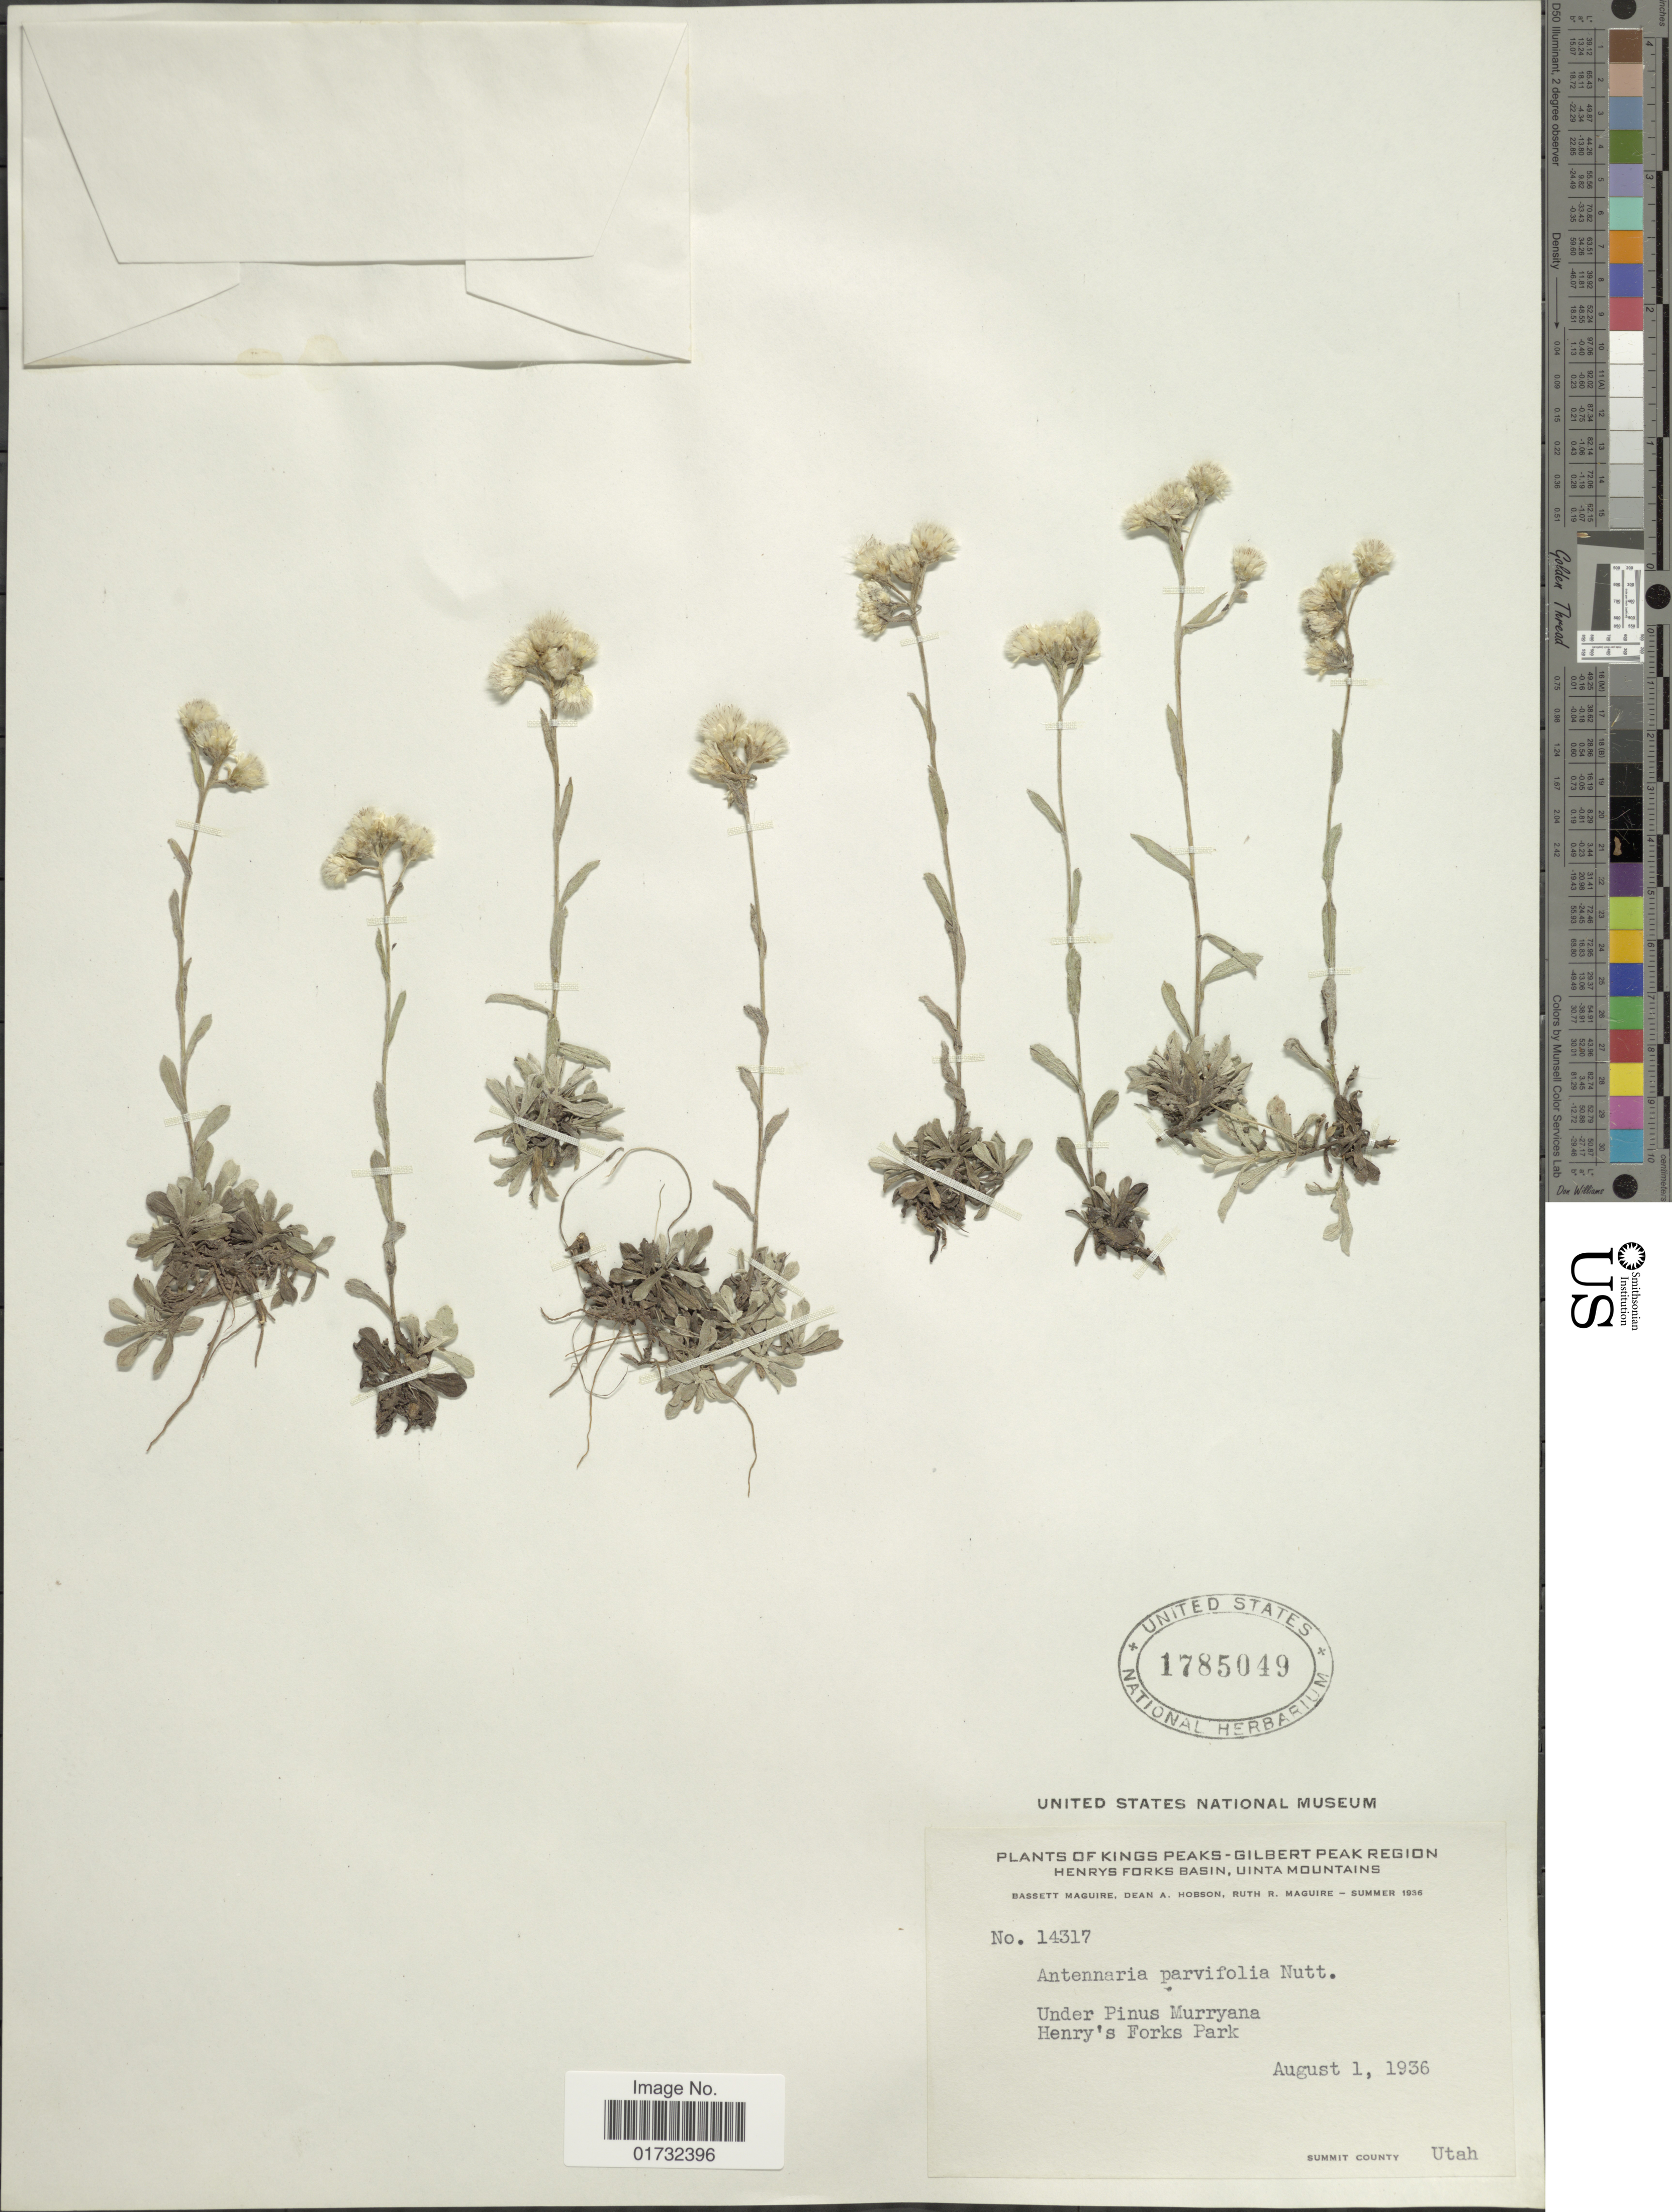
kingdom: Plantae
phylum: Tracheophyta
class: Magnoliopsida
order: Asterales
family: Asteraceae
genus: Antennaria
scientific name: Antennaria parvifolia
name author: Nutt.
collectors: B. Maguire, D. Hobson & R. R. Maguire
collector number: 14317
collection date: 1936-08-01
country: United States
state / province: Utah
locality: Kings Peak-Gilbert Peak region. Henrys Forks Basin, Uinta Mountains. Henry's Forks Park. Summit County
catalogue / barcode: US 1785049